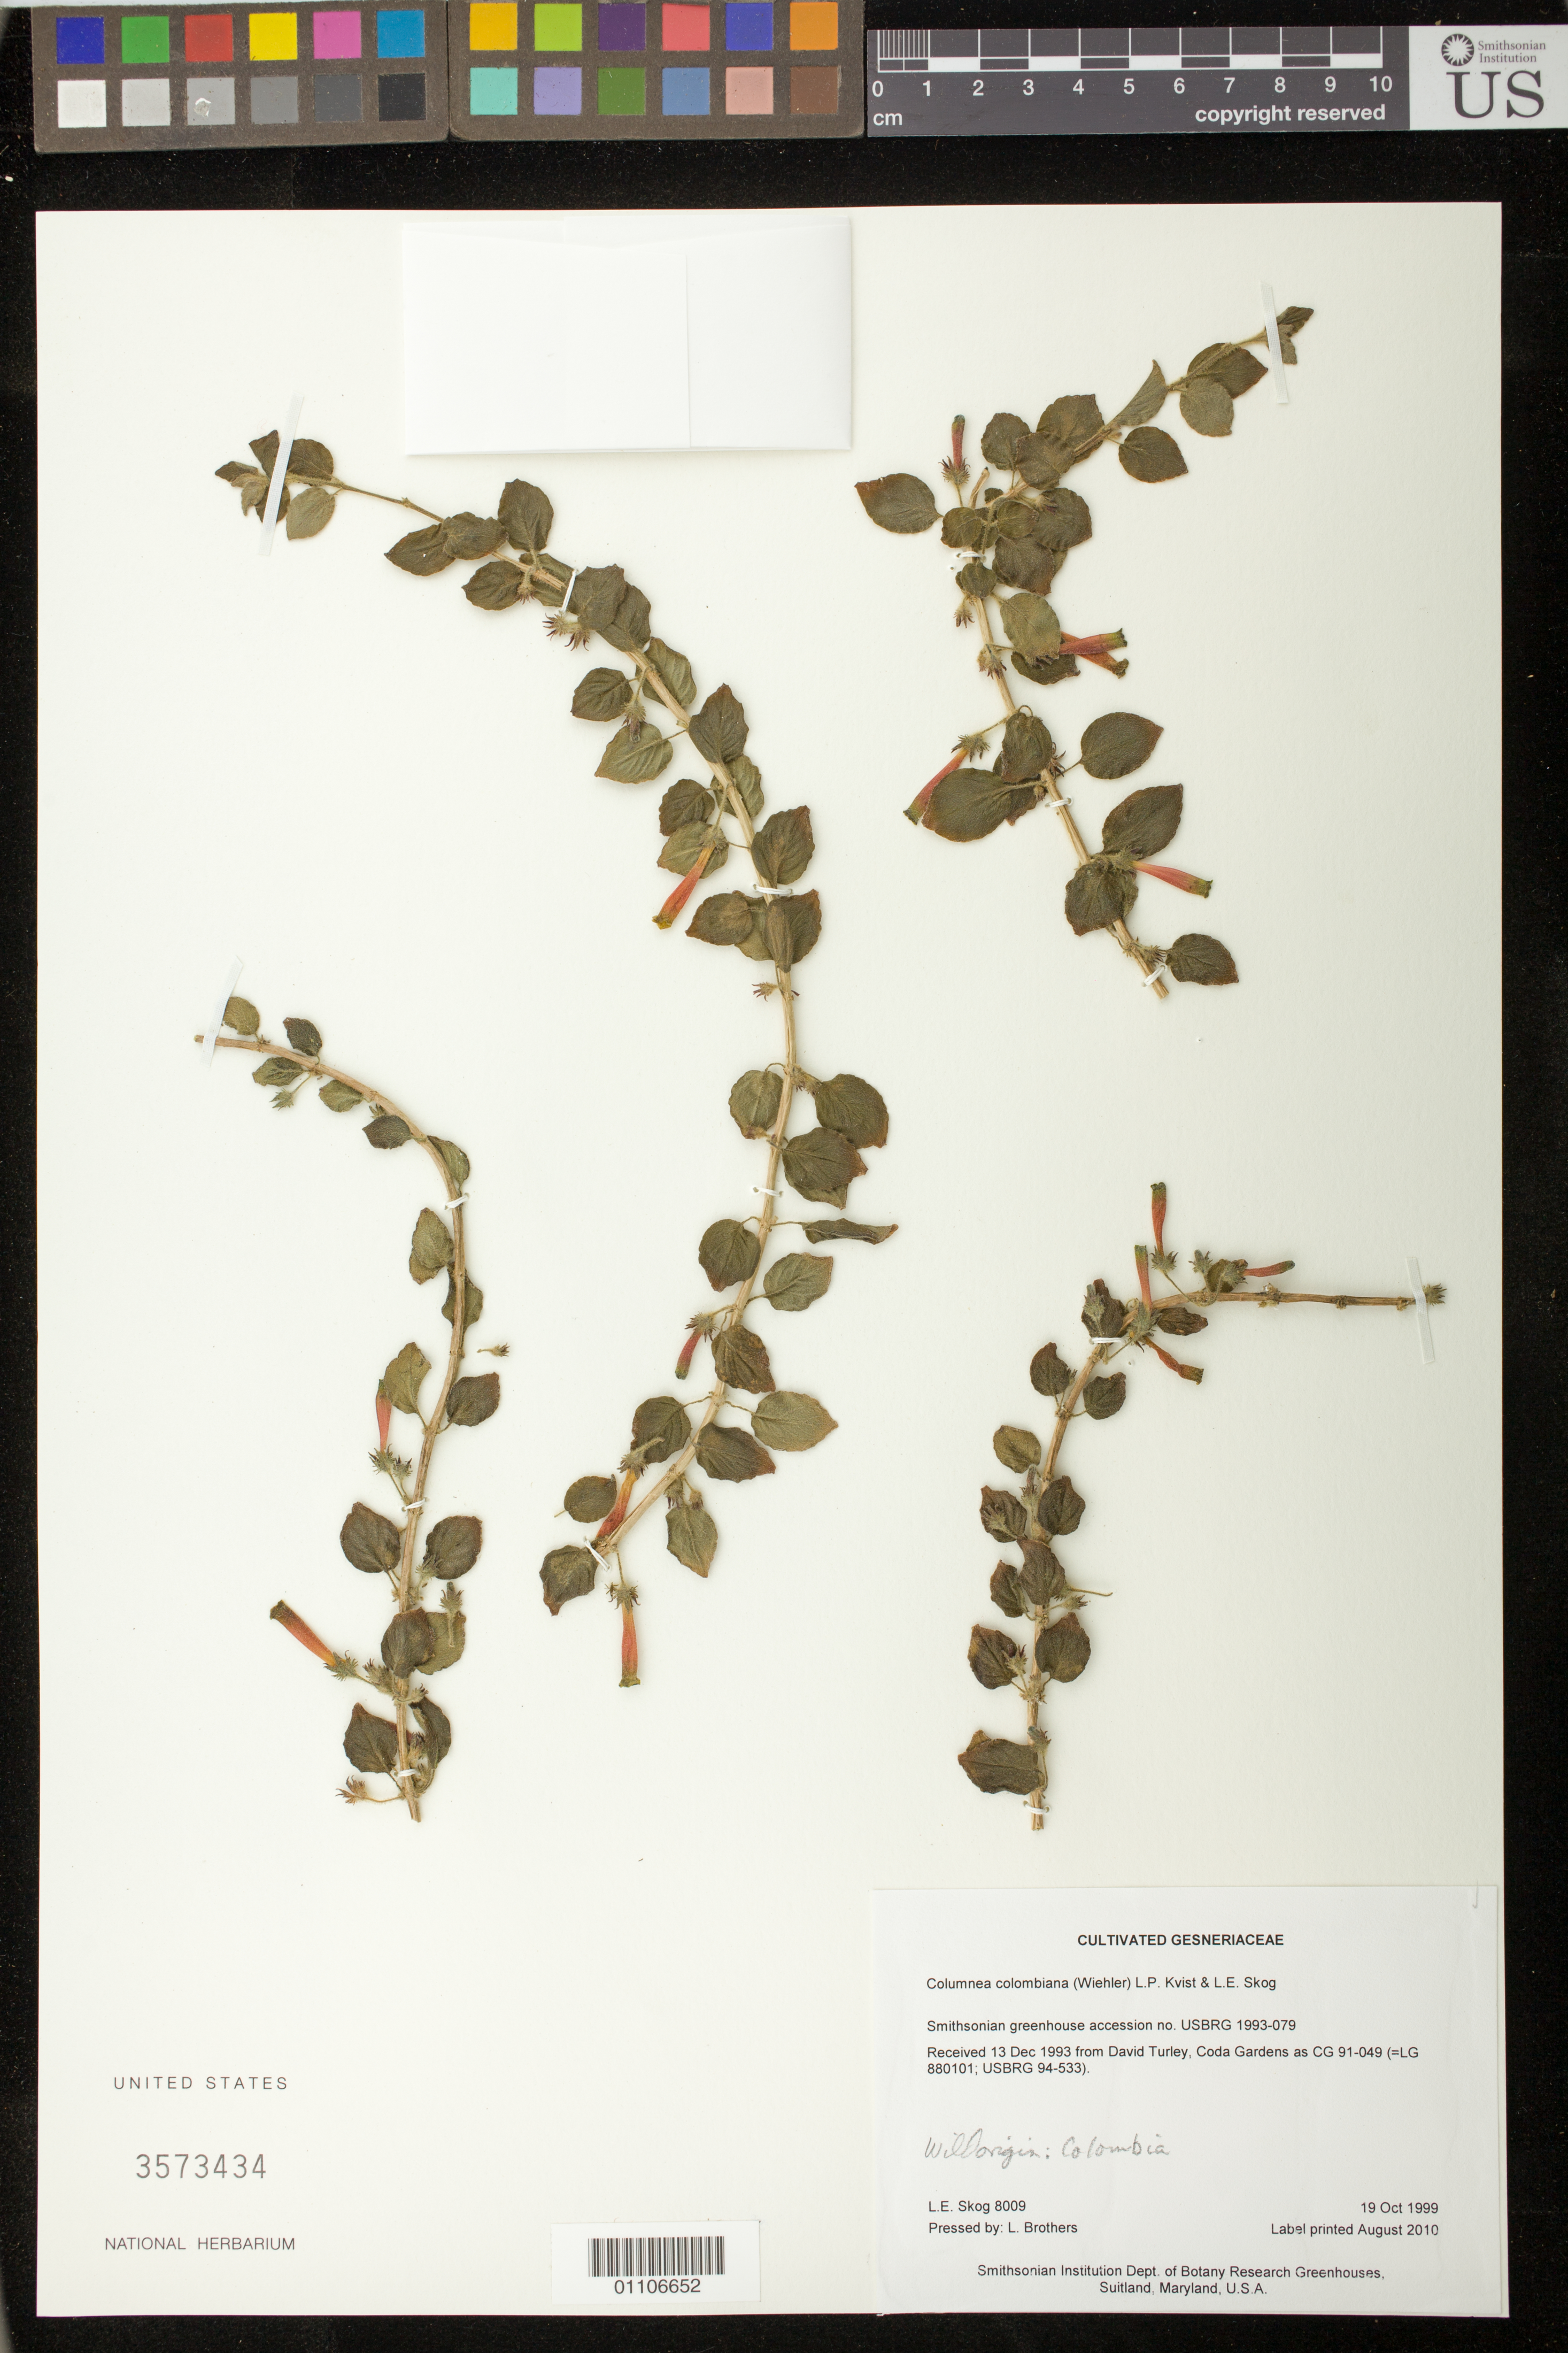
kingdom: Plantae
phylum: Tracheophyta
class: Magnoliopsida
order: Lamiales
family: Gesneriaceae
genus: Columnea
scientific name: Columnea colombiana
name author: (Wiehler) L.P. Kvist & L.E. Skog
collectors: L. E. Skog & L. Brothers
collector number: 8009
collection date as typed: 19 Oct 1999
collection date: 1999-10-19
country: United States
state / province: Maryland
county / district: Prince George's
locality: Smithsonian Institution Dept. of Botany Research Greenhouses, Suitland, Maryland, U.S.A.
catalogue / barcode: US 3573434